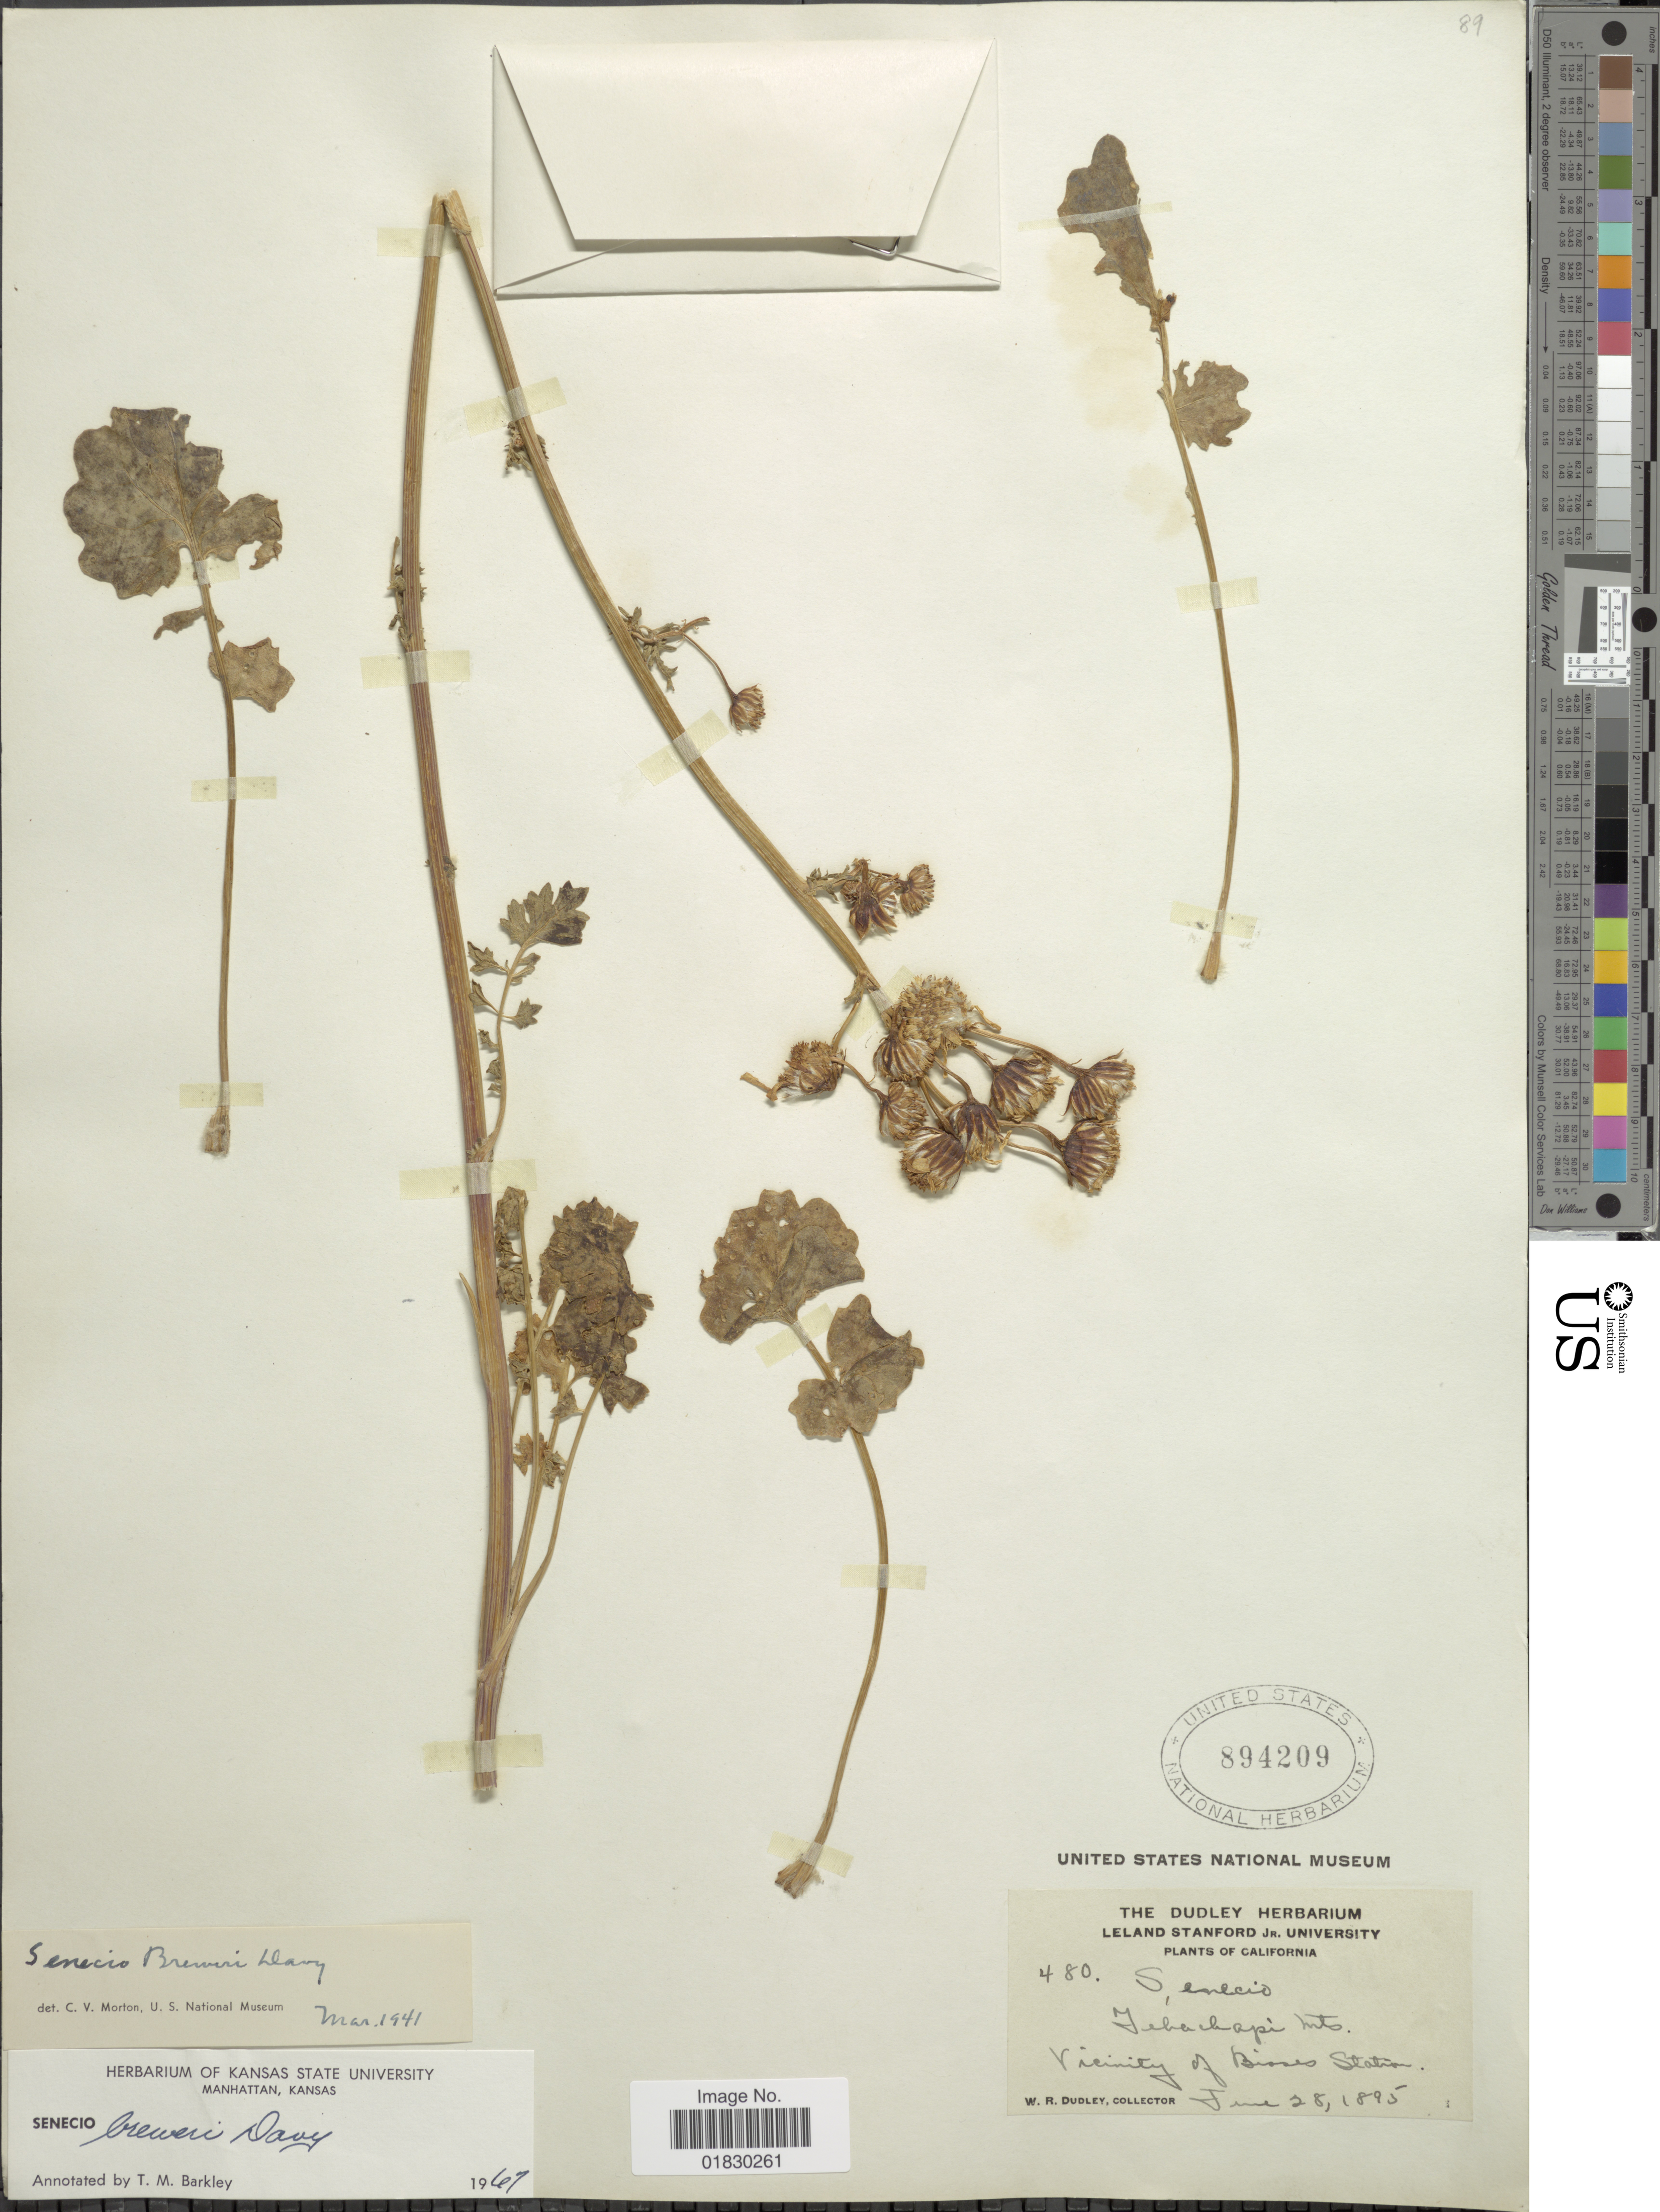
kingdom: Plantae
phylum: Tracheophyta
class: Magnoliopsida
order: Asterales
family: Asteraceae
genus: Packera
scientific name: Packera breweri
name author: (Burtt Davy) W.A. Weber & Á. Löve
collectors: W. Dudley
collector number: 480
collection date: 1895-06-28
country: United States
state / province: California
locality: Tehachapi Mts. Mts., Vicinity of Bisses Station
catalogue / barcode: US 894209